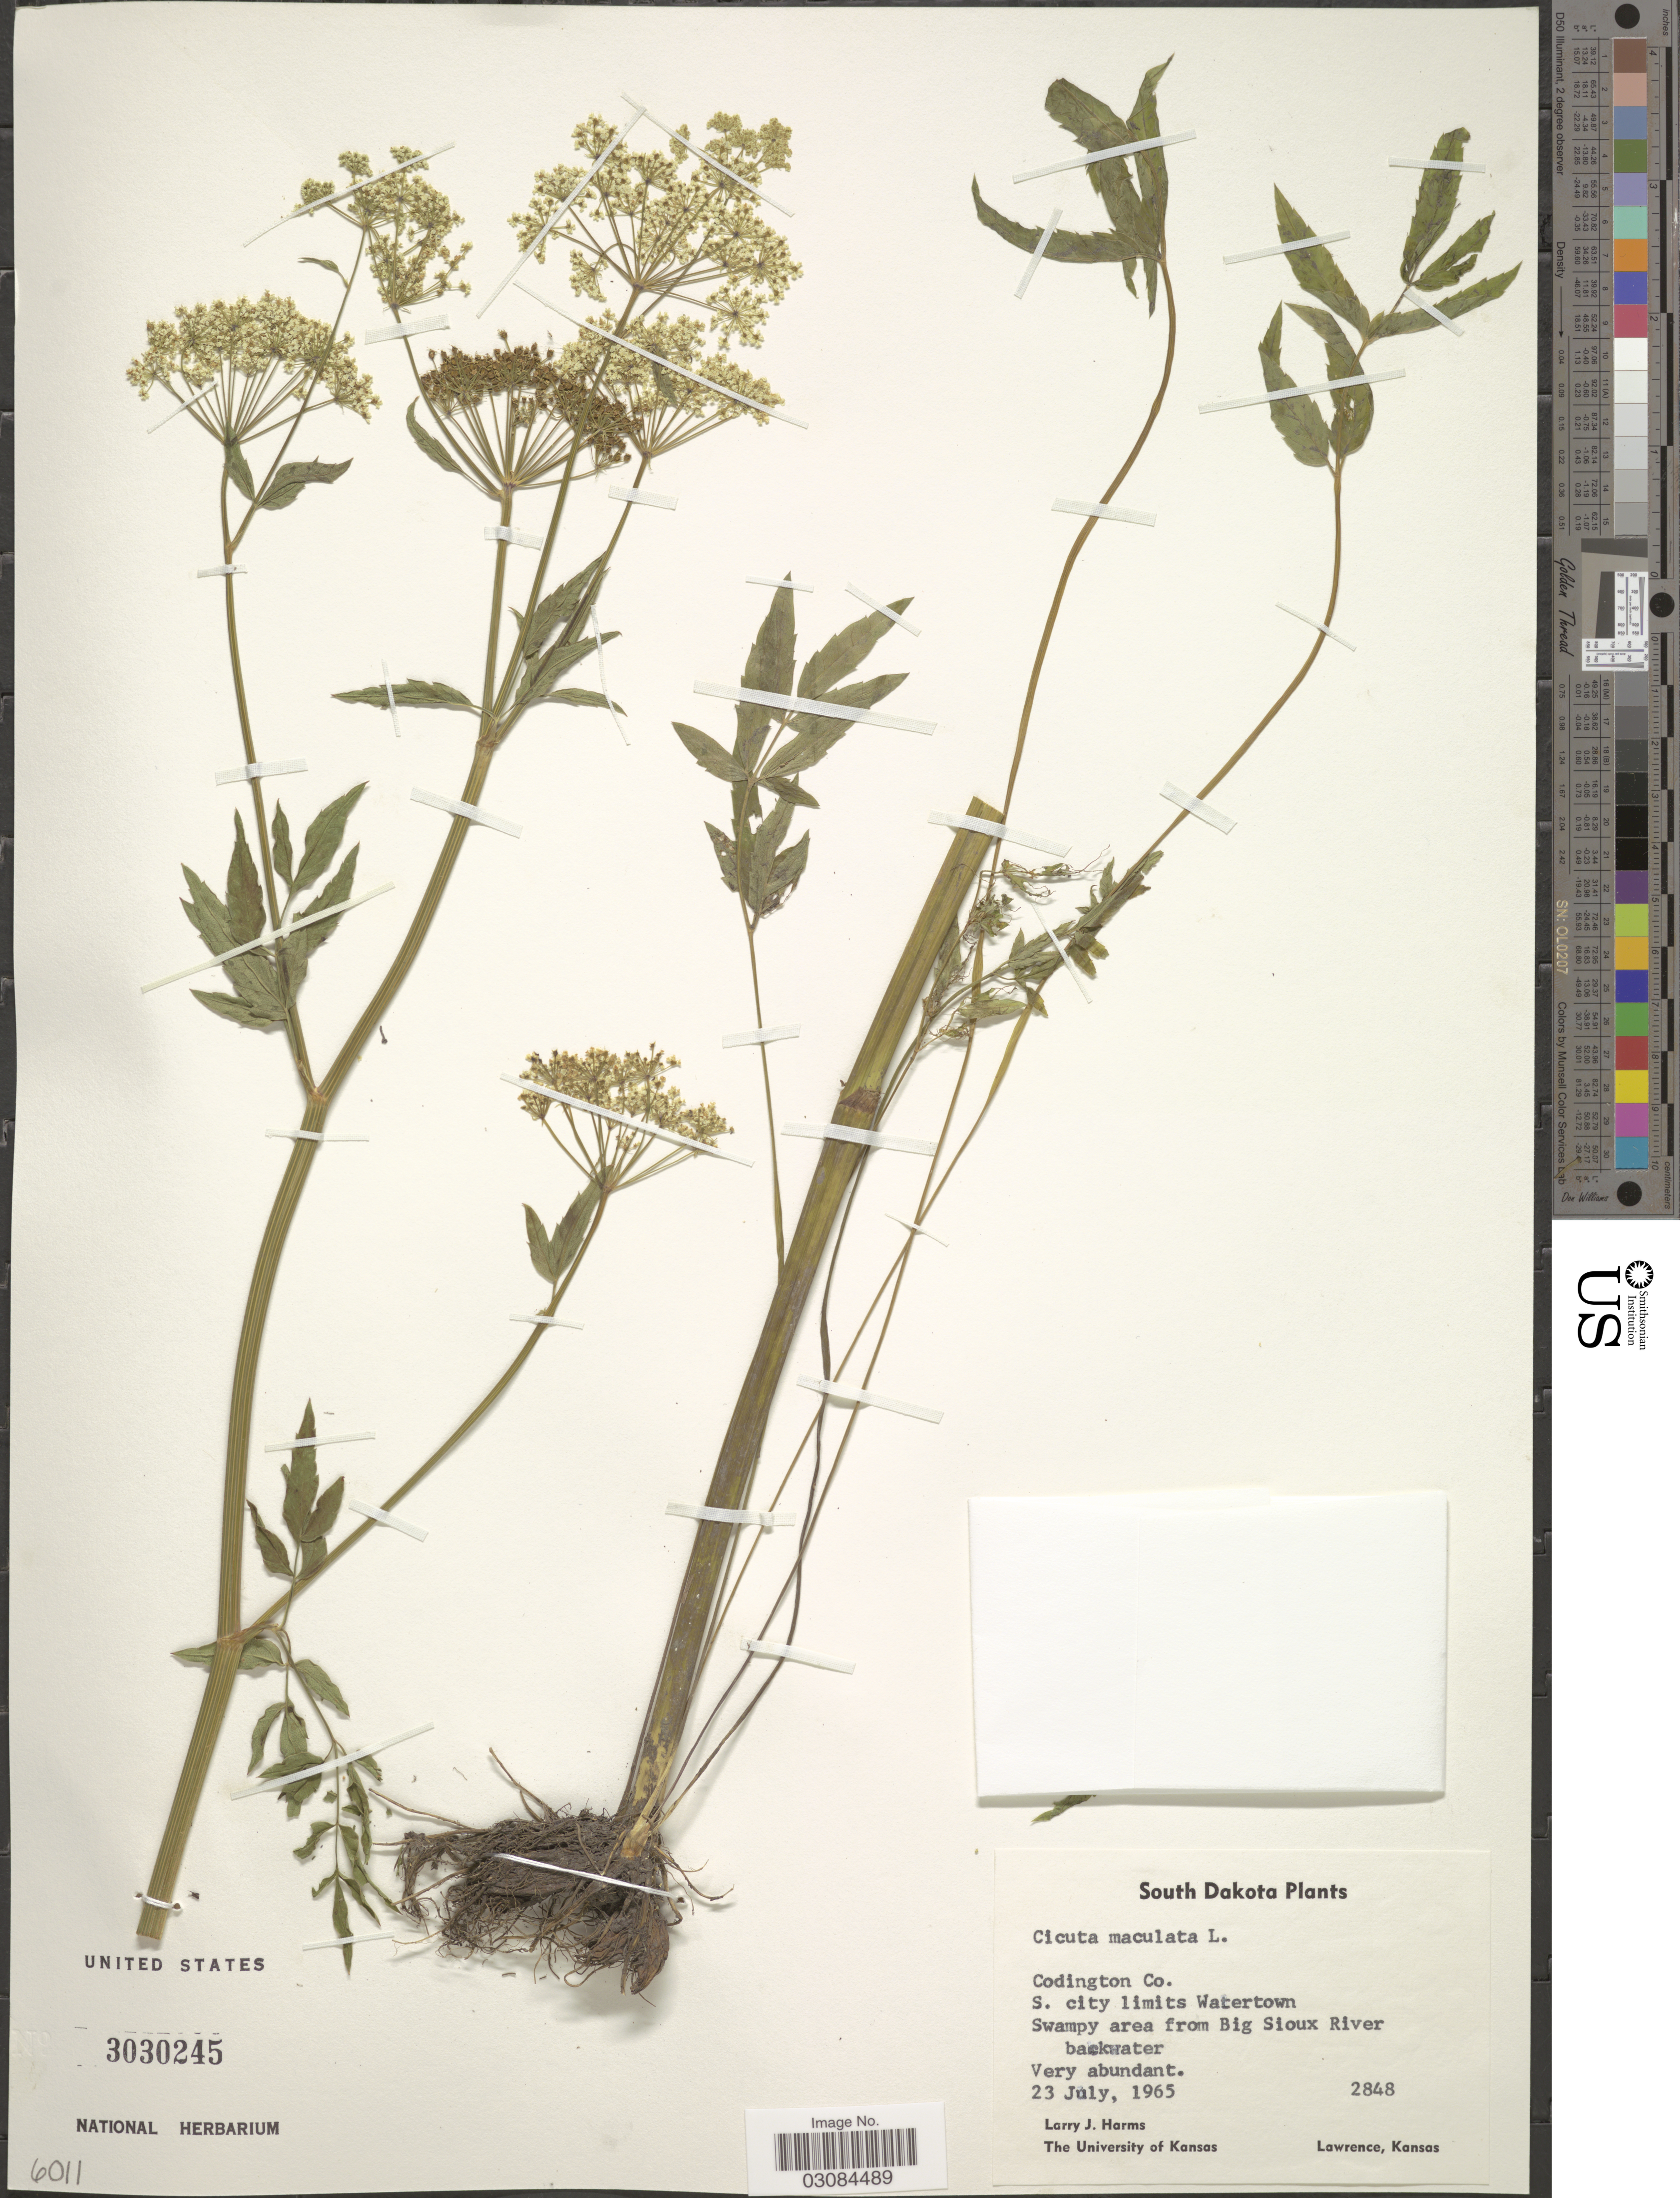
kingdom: Plantae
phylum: Tracheophyta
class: Magnoliopsida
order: Apiales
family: Apiaceae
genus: Cicuta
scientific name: Cicuta maculata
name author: L.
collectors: L. Harms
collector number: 2848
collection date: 1965-07-23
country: United States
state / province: South Dakota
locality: Codington Co. S. city limits Watertown. Swampy area from Big Sioux River backwater.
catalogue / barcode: US 3030245